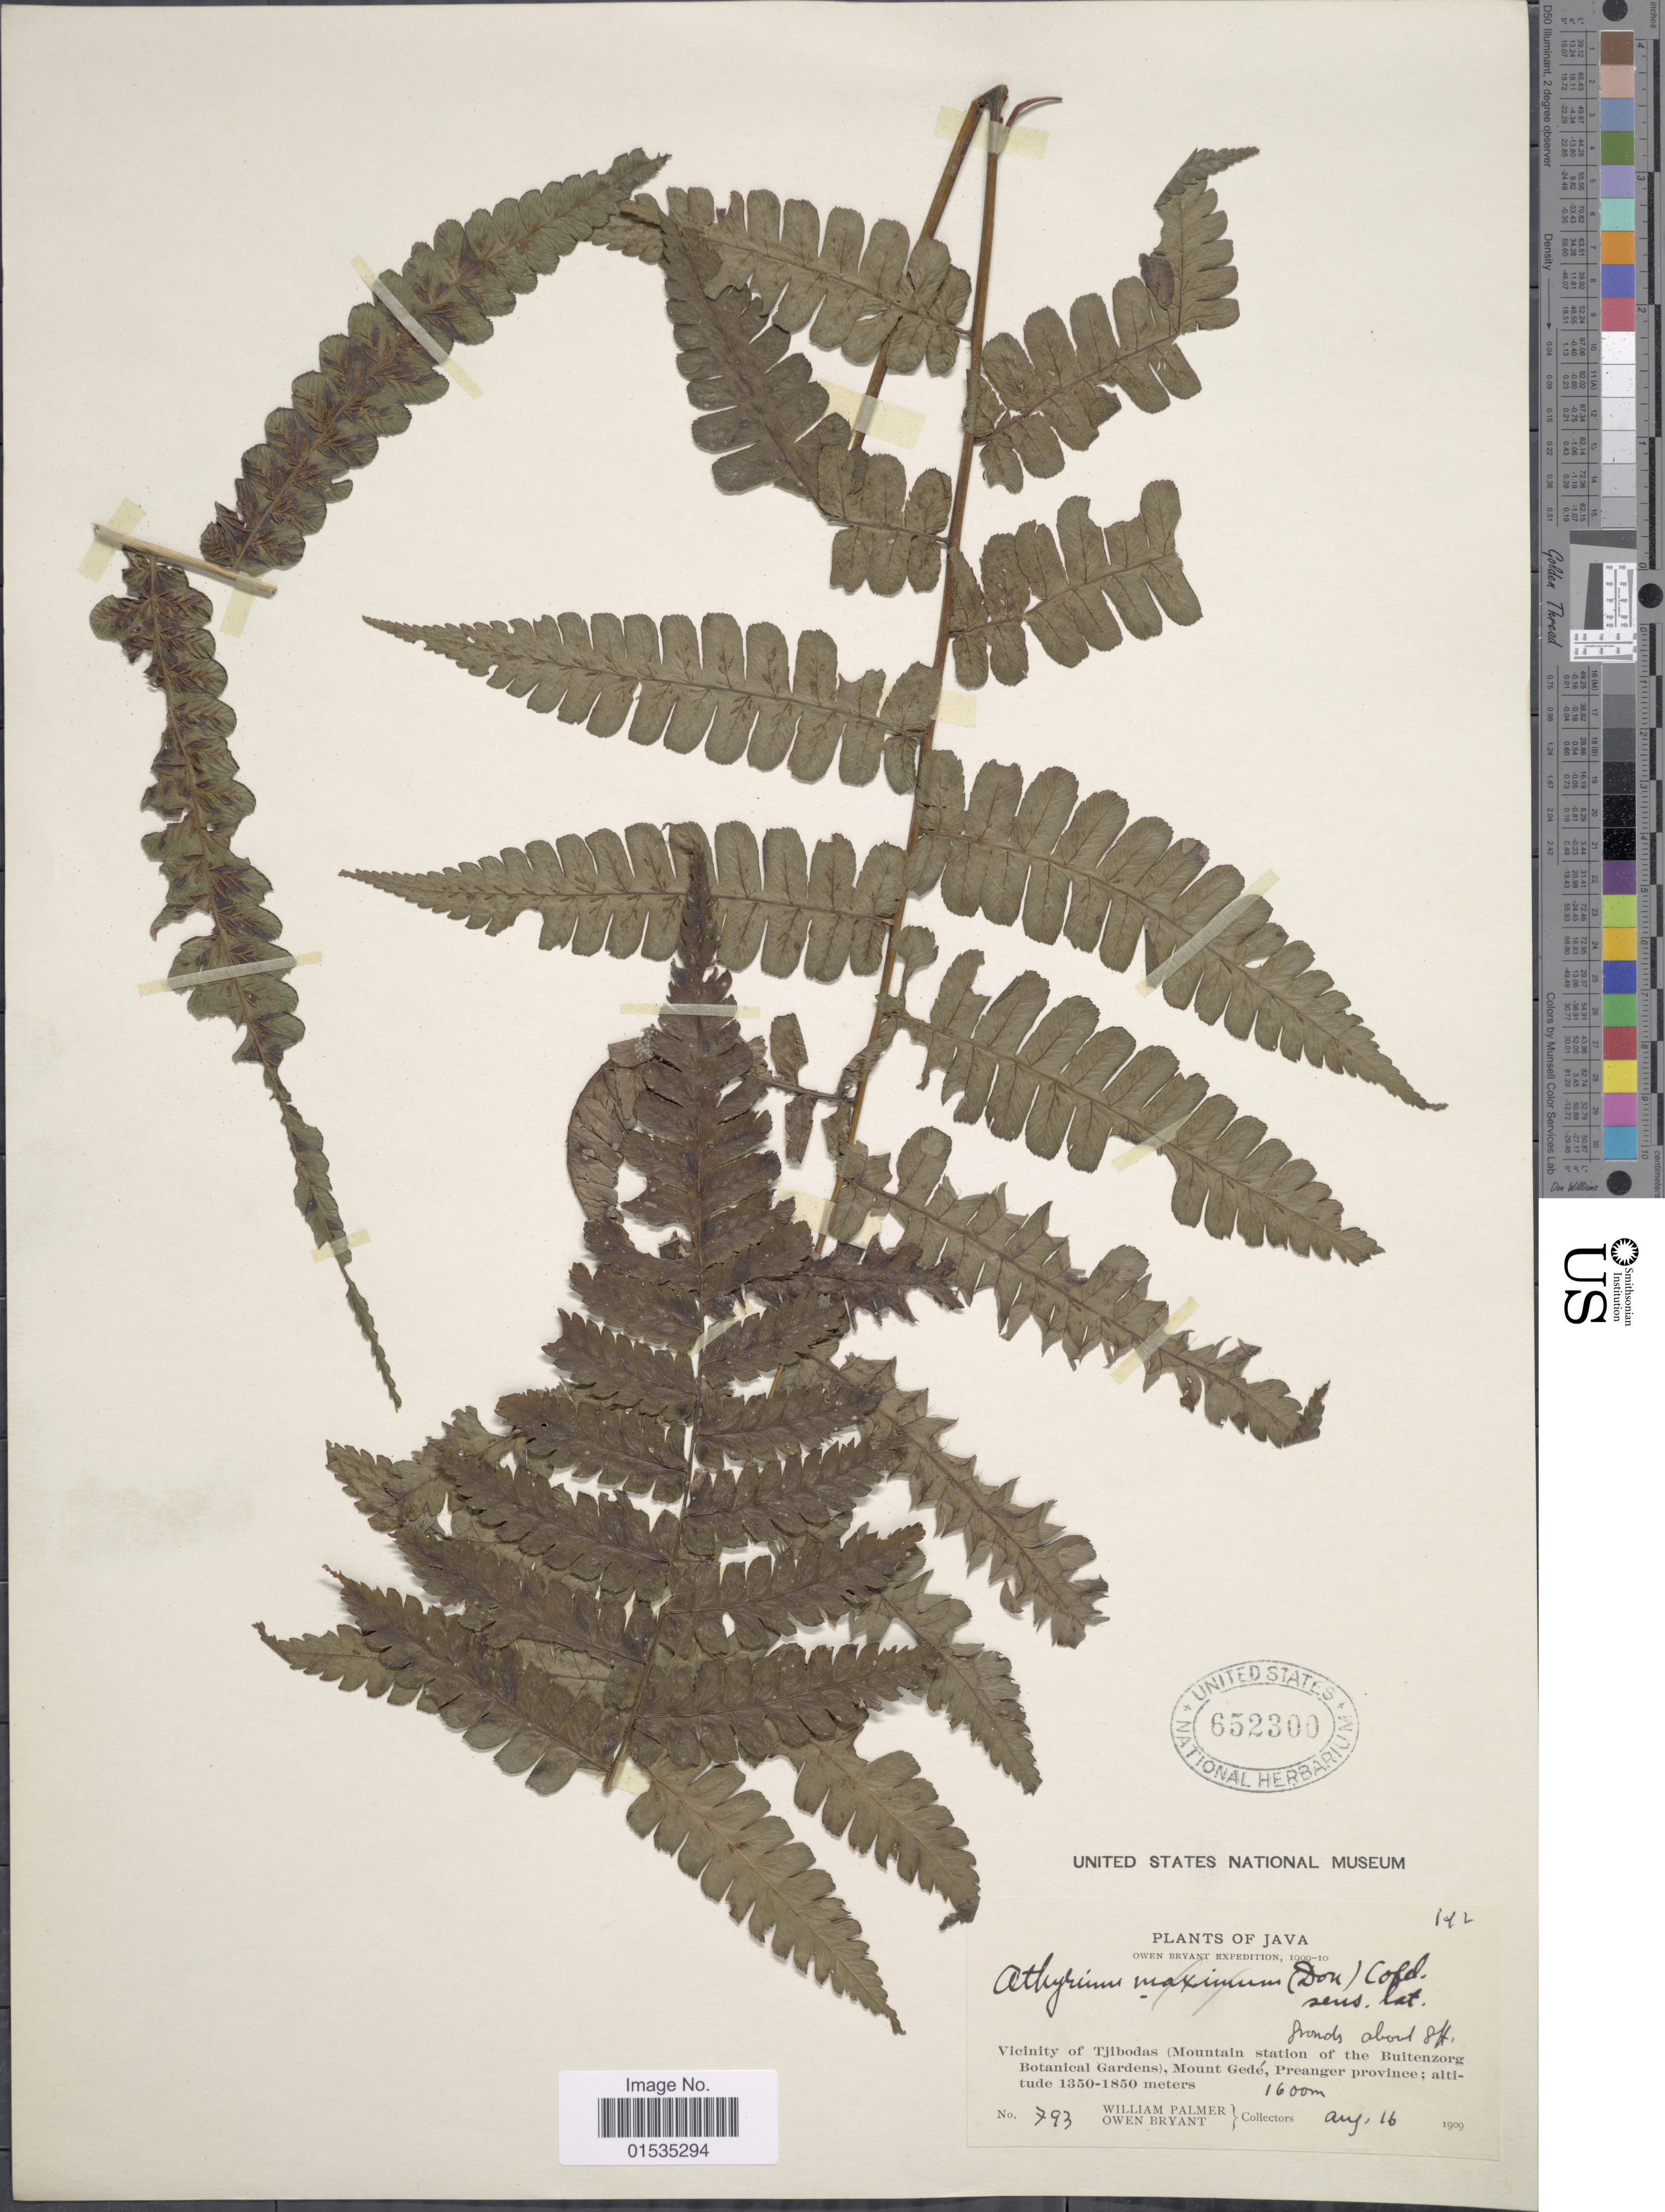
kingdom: Plantae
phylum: Tracheophyta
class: Polypodiopsida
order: Polypodiales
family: Athyriaceae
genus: Diplazium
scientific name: Diplazium sp.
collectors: W. Palmer & O. Bryant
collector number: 793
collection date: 1909-08-16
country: Indonesia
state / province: Java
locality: Vicinity of Tjibodas (Mountains station of the Buitenzorg Botanical Gardens), Mount Gedé, Preanger Province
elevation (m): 1600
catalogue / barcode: US 652300